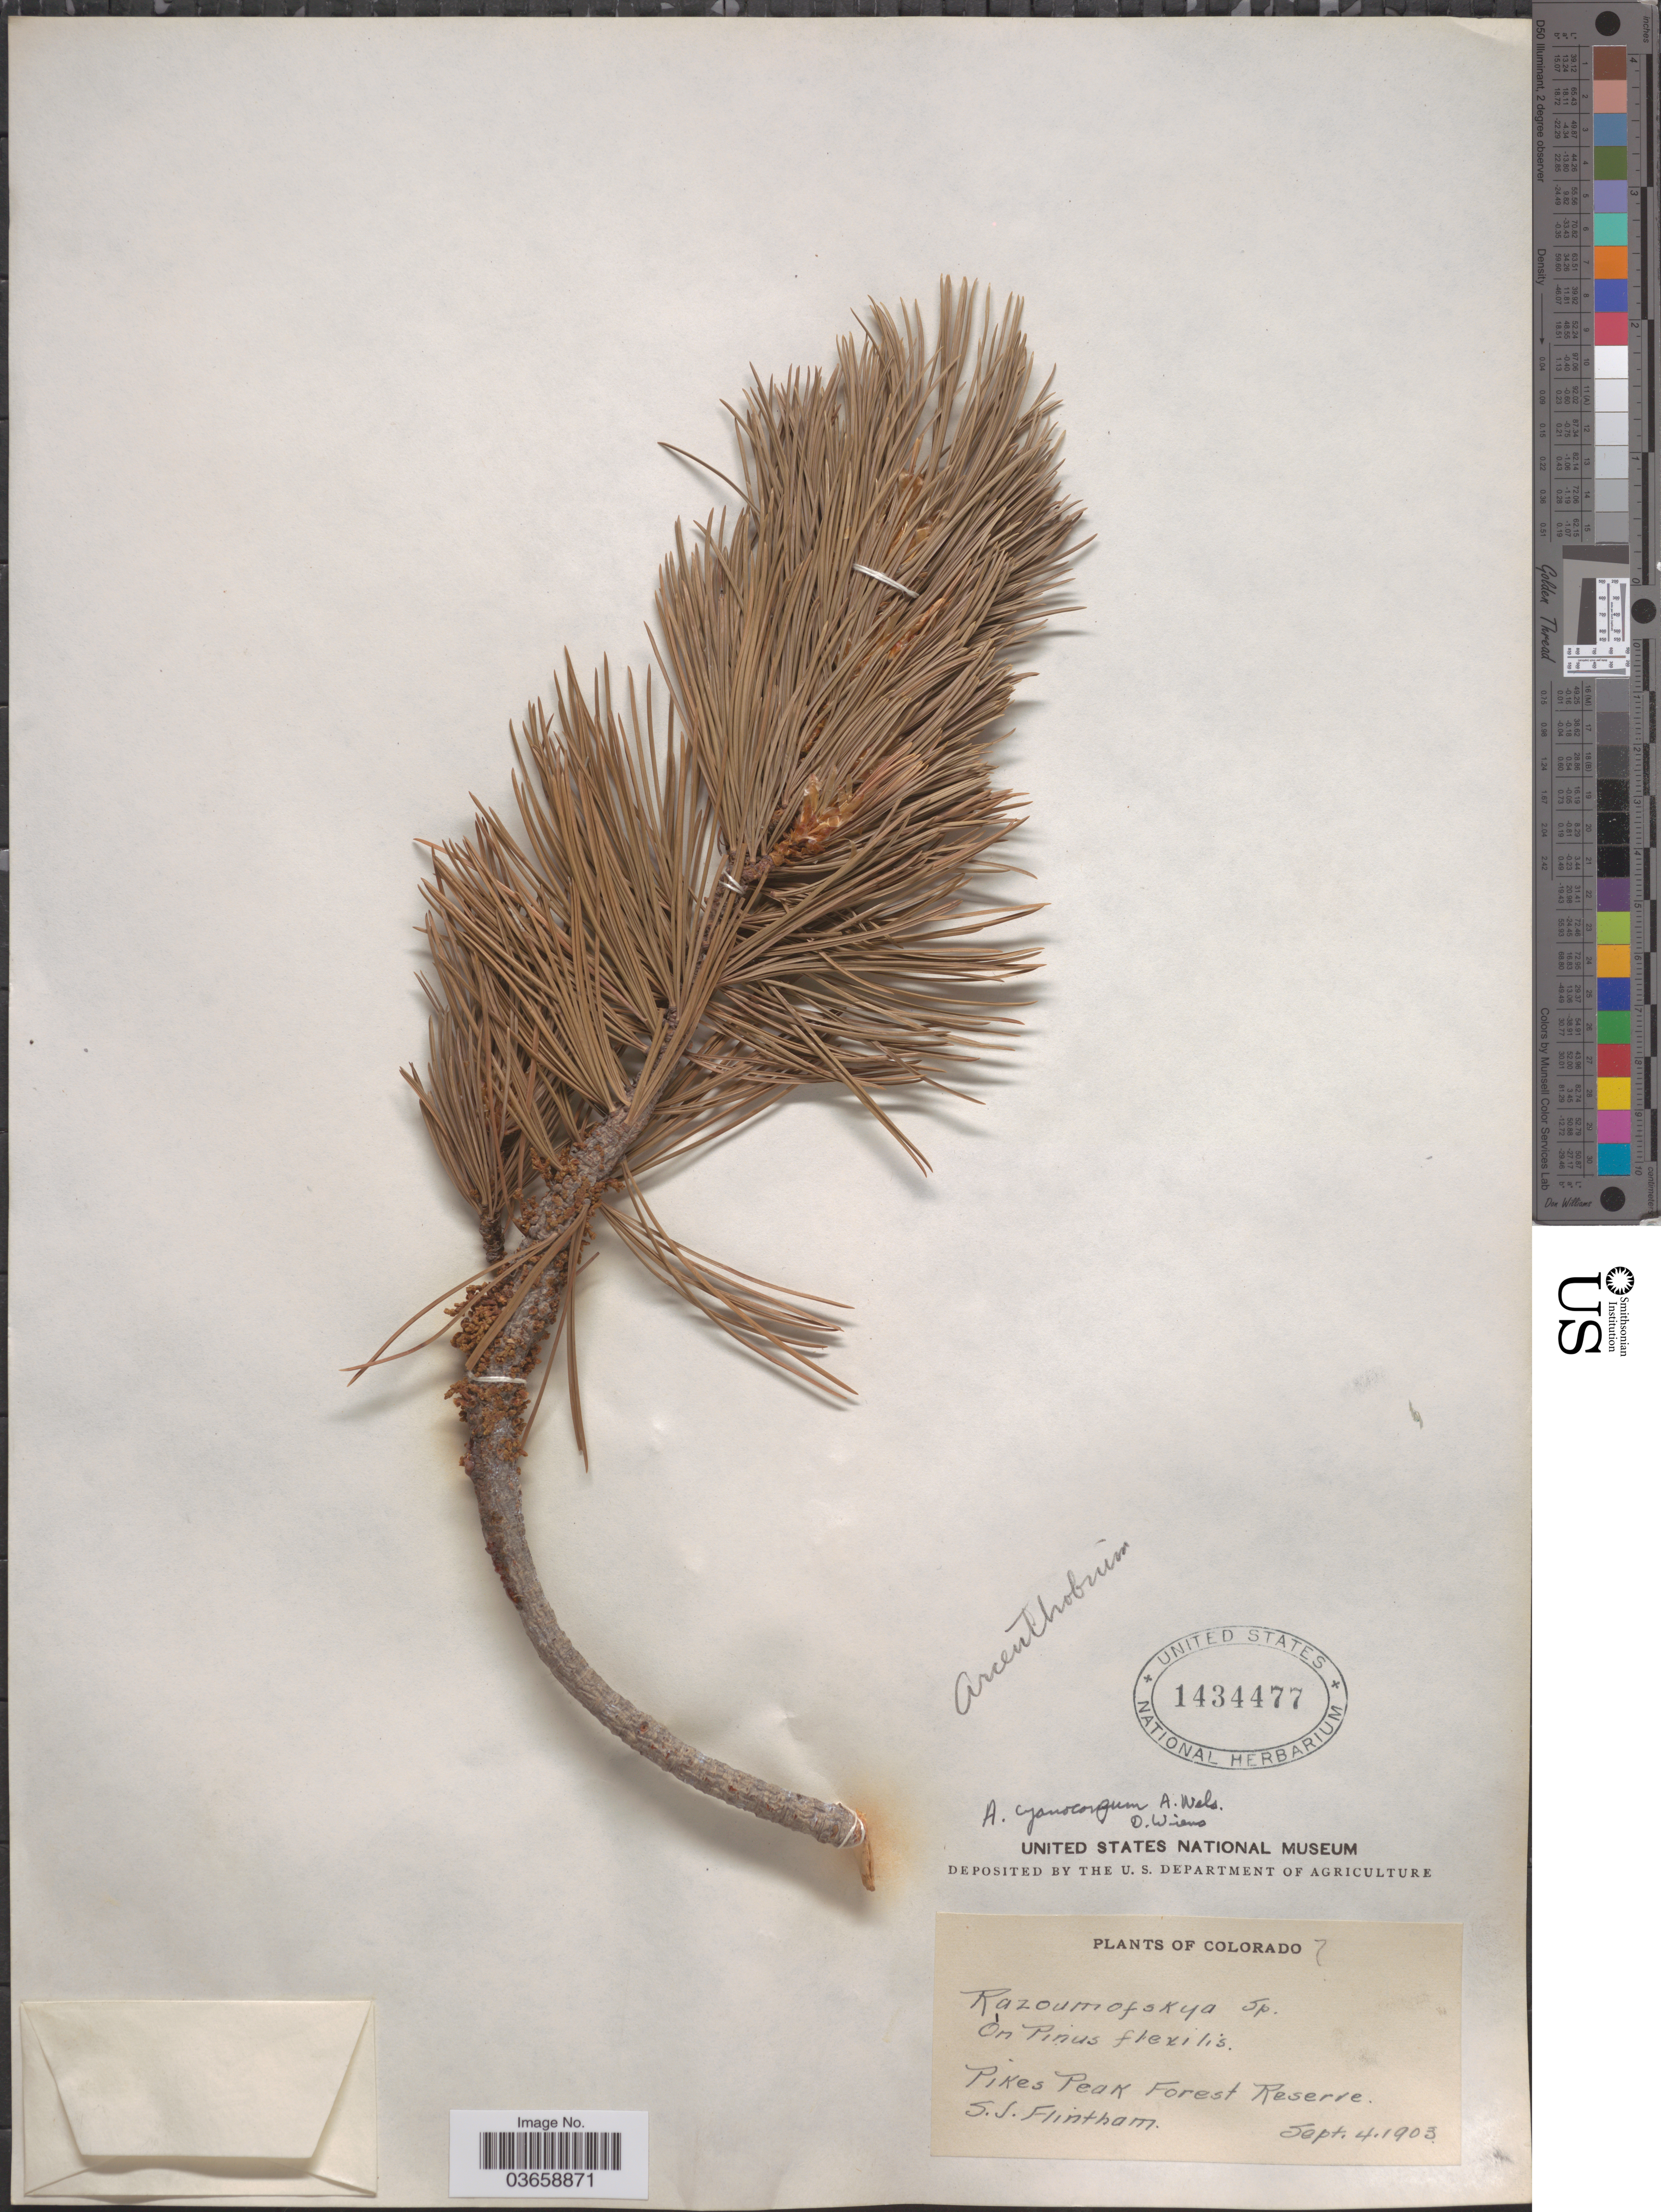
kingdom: Plantae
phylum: Tracheophyta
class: Magnoliopsida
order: Santalales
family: Viscaceae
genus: Arceuthobium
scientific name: Arceuthobium campylopodum f. cyanocarpum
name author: (A. Nelson) L.S. Gill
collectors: S. Flintham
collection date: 1903-09-04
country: United States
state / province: Colorado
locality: Pikes Peak Forest Reserve.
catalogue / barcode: US 1434477